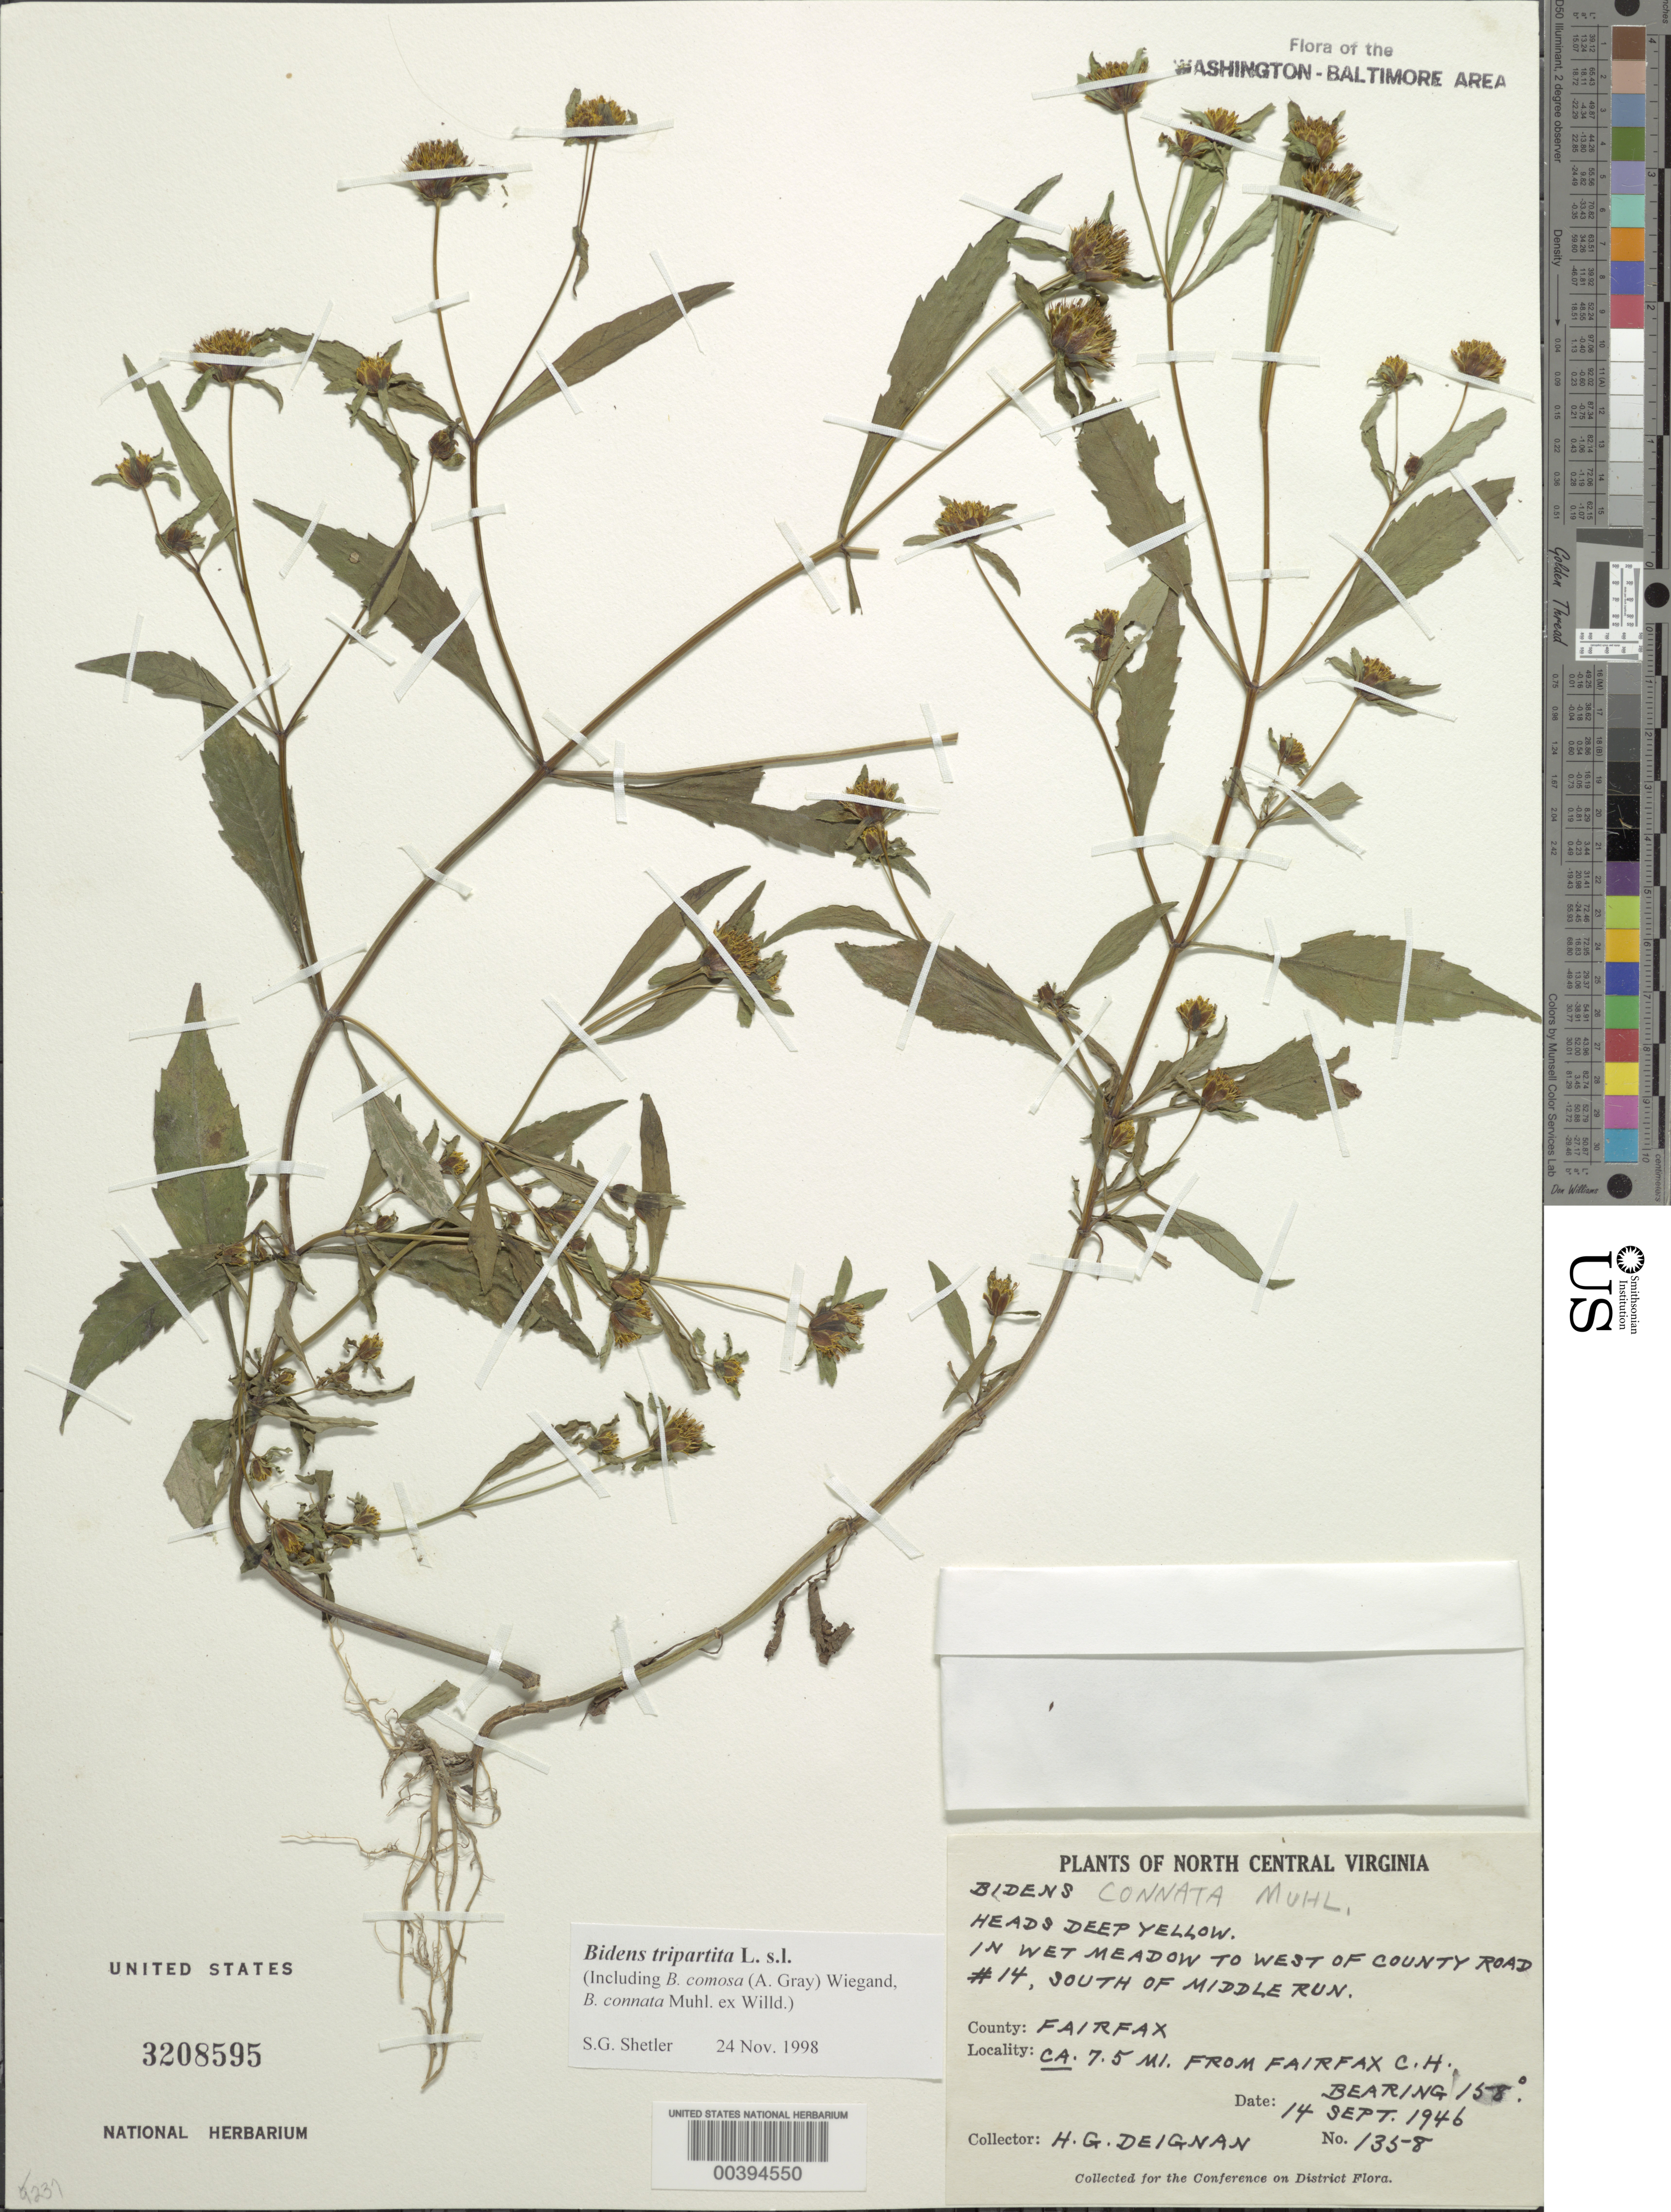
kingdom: Plantae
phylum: Tracheophyta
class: Magnoliopsida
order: Asterales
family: Asteraceae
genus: Bidens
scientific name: Bidens tripartita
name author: L.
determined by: Shetler, Stanwyn G., (US), NMNH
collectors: H. Deignan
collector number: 1358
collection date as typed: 14 Sep 1946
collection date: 1946-09-14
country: United States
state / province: Virginia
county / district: Fairfax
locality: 7.5 M from Fairfax Court House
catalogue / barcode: US 3208595